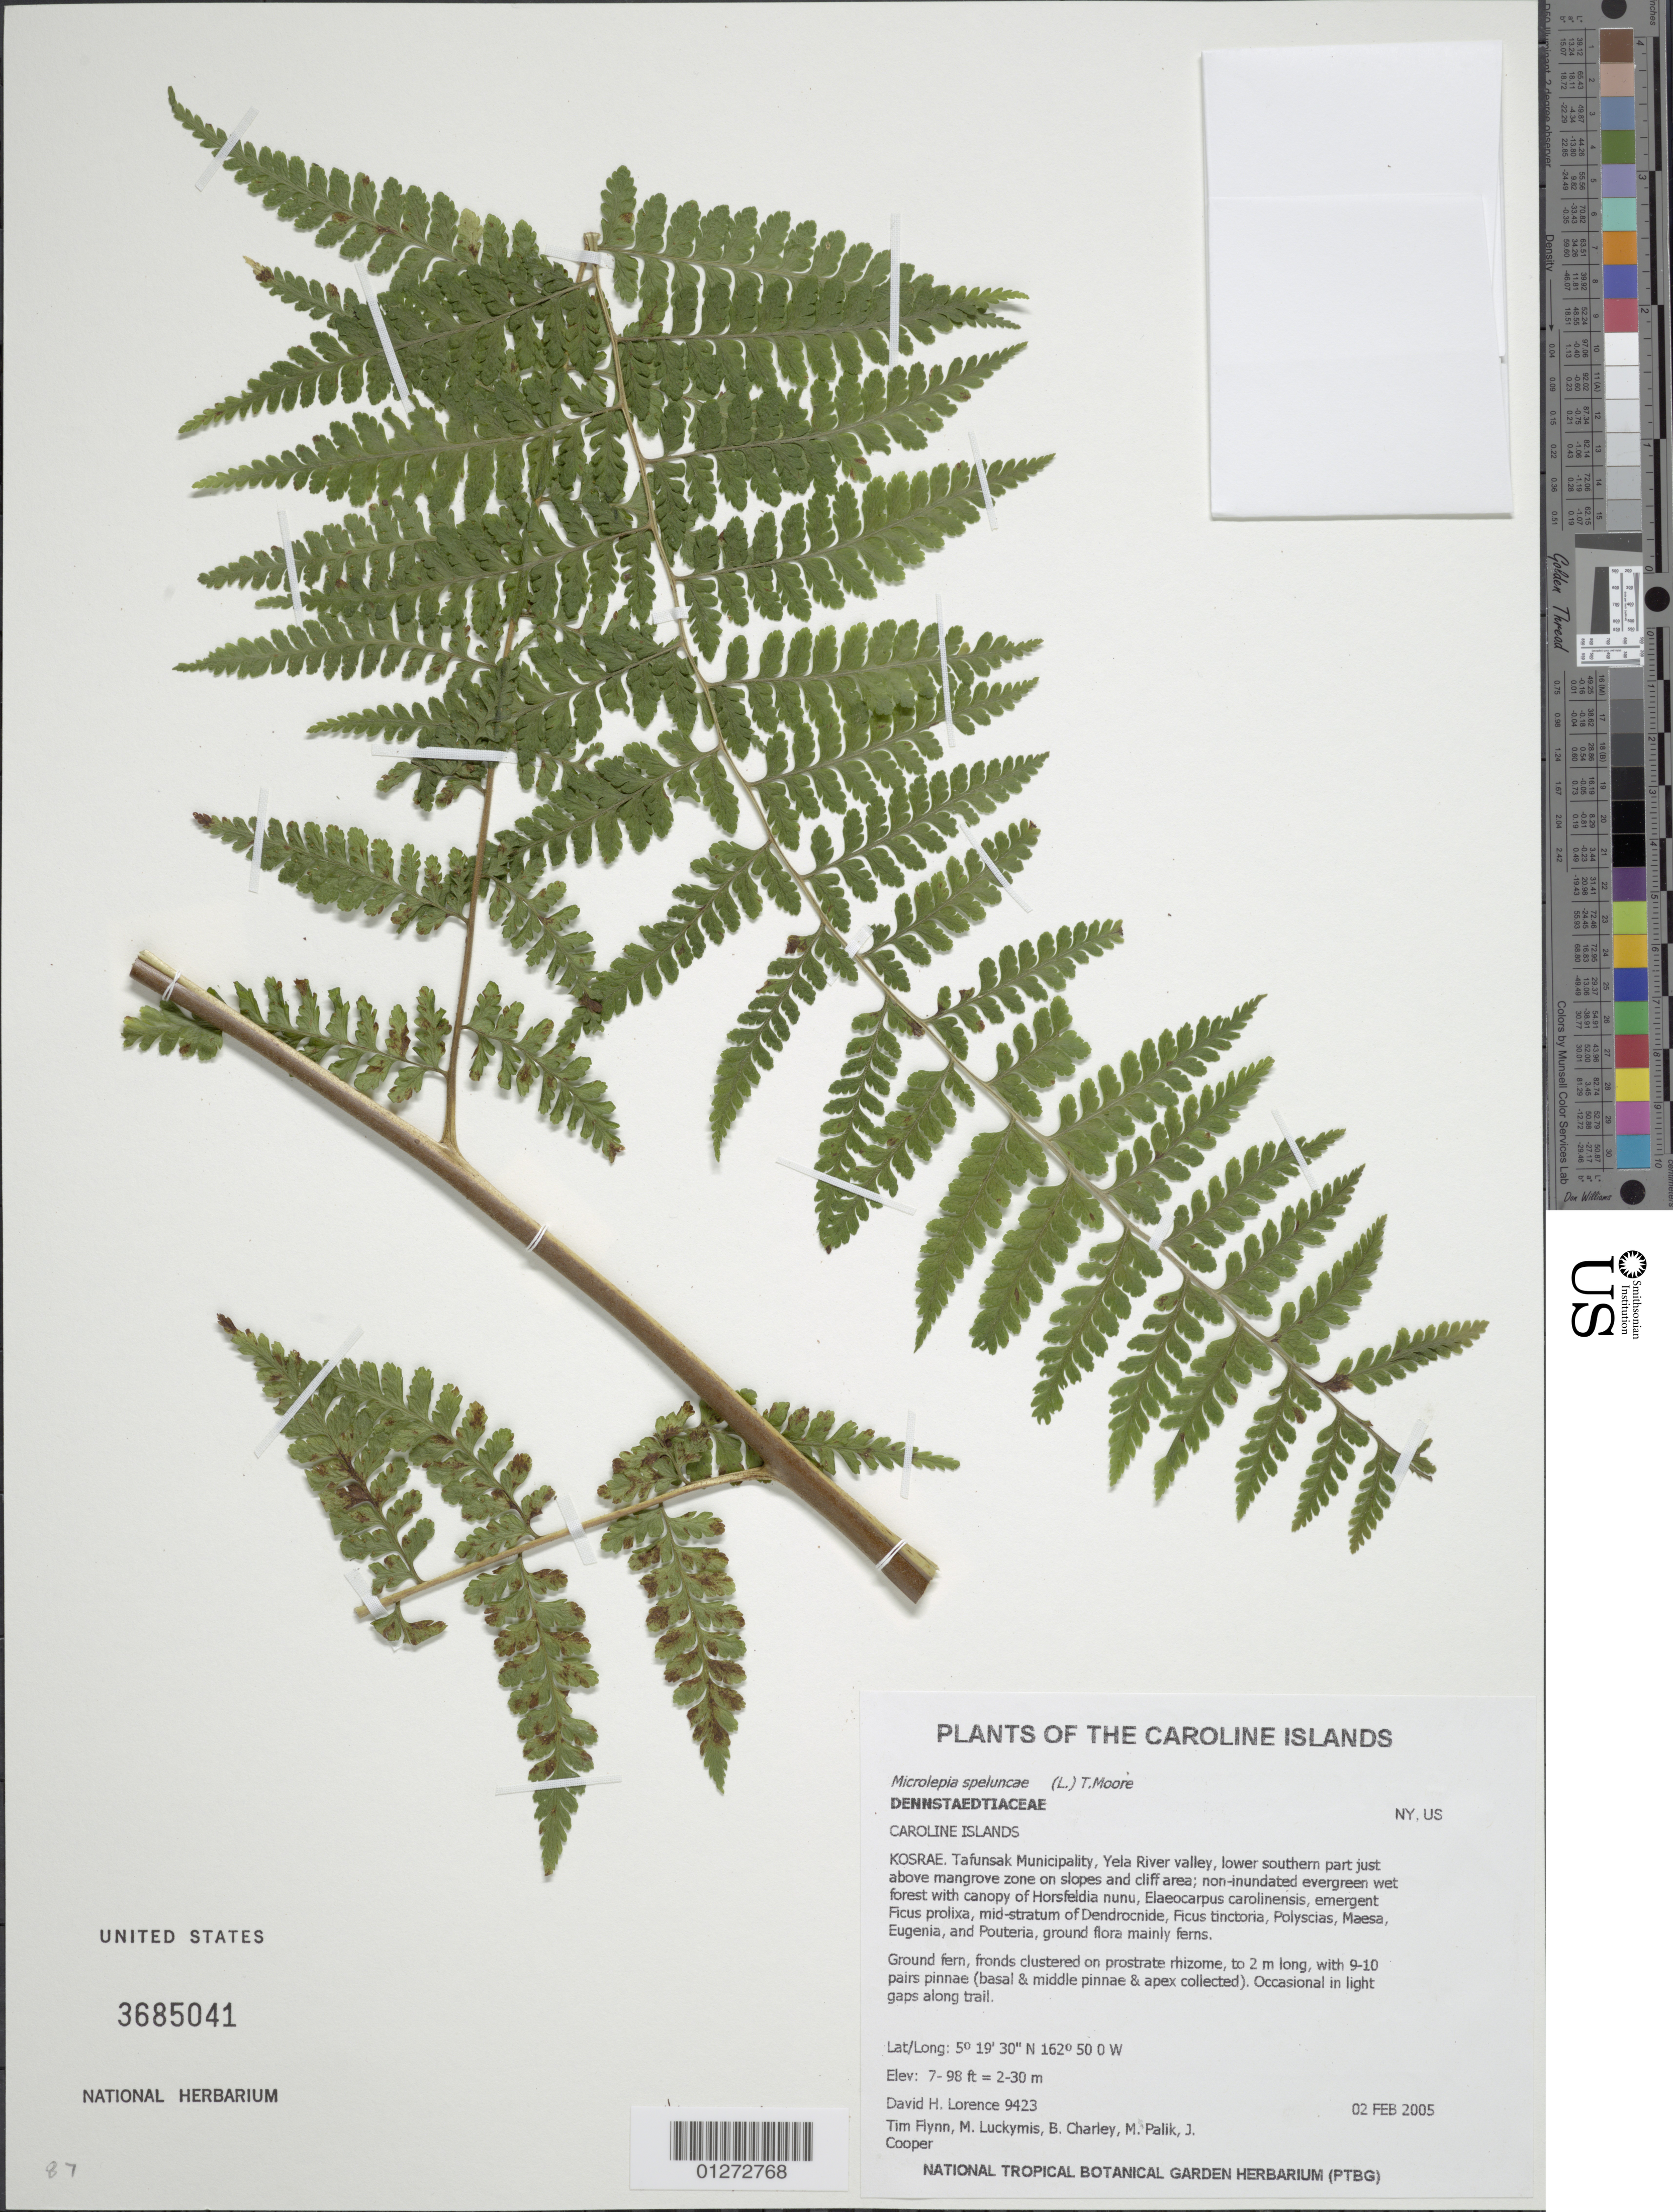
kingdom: Plantae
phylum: Tracheophyta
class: Polypodiopsida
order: Polypodiales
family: Dennstaedtiaceae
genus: Microlepia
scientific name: Microlepia speluncae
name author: (L.) T. Moore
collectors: D. Lorence, T. Flynn, M. Luckymis, B. Charley & M. Palik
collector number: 9423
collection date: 2005-02-02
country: Micronesia, Federated States of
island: Kosrae [Kusaie]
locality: Tafunsak Municipality.Yela River valley.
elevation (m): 2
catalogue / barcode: US 3685041